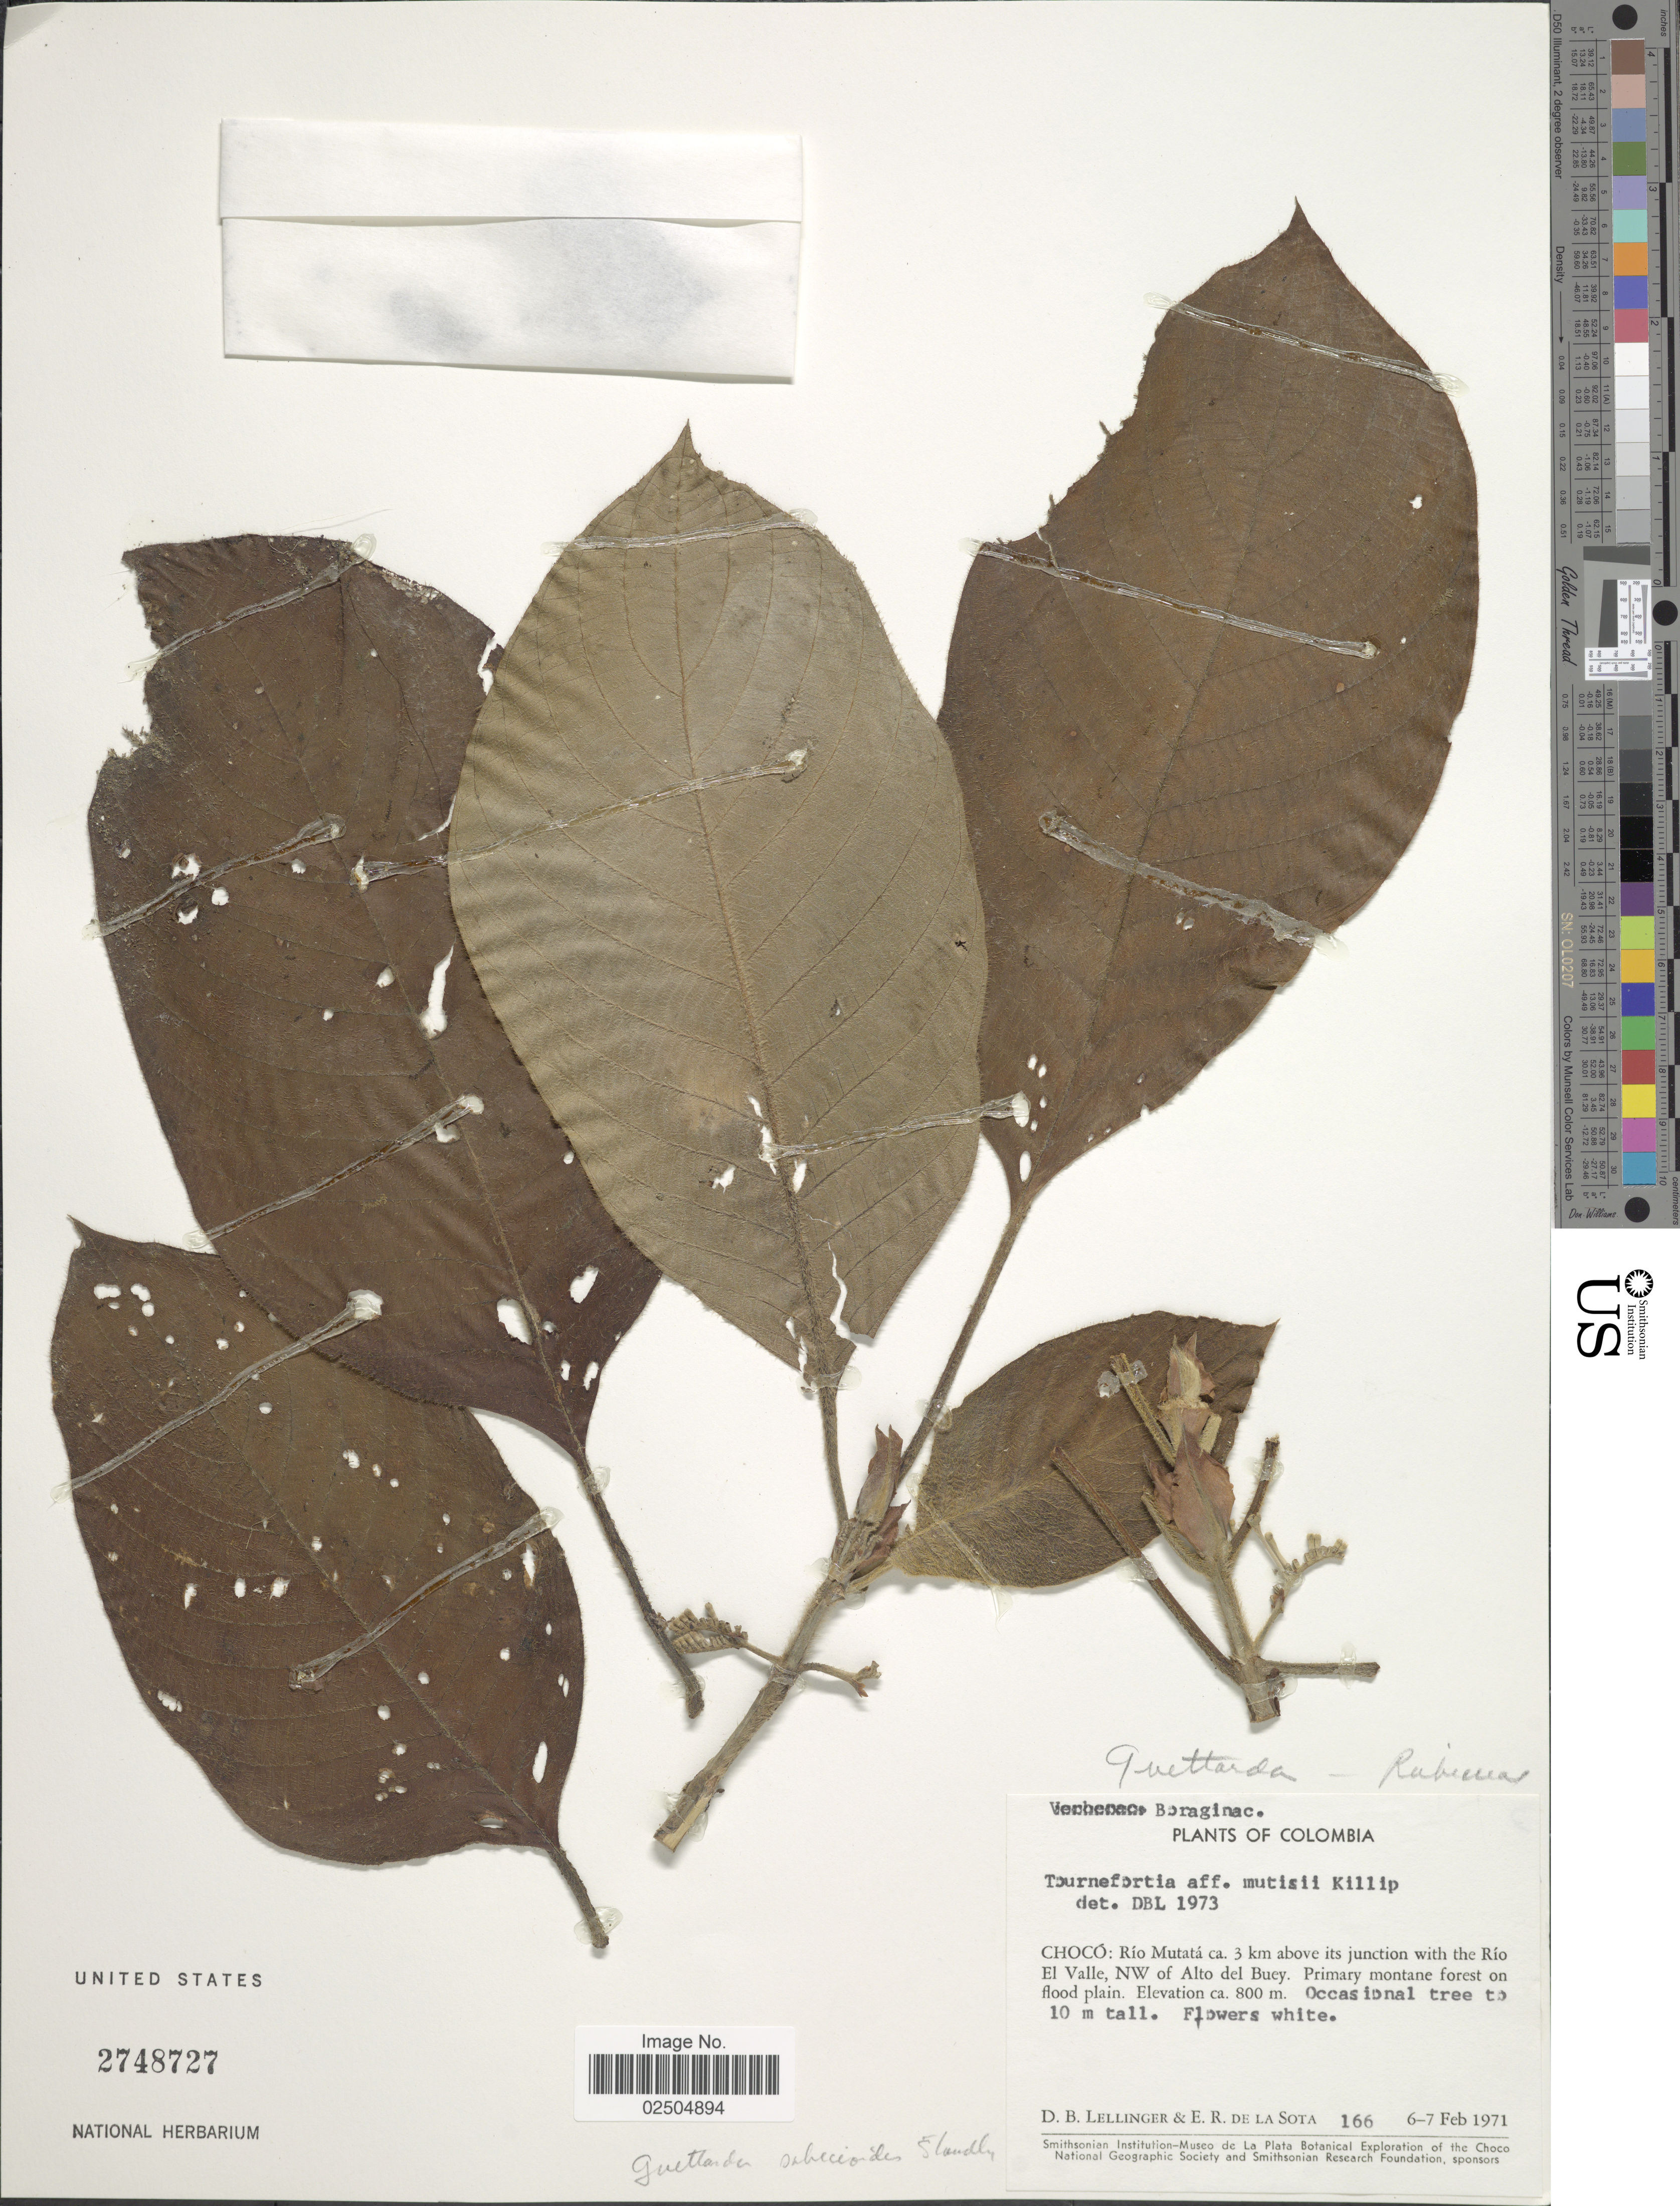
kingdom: Plantae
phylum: Tracheophyta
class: Magnoliopsida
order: Gentianales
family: Rubiaceae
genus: Guettarda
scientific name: Guettarda sp.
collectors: D. B. Lellinger & E. R. de la Sota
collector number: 166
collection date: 1971-02-06/1971-02-07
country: Colombia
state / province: Chocó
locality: Choco: Rio Mutata, 3 km above its junction with the Rio El Valle, NW of Alto del Buey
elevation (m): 800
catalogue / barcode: US 2748727